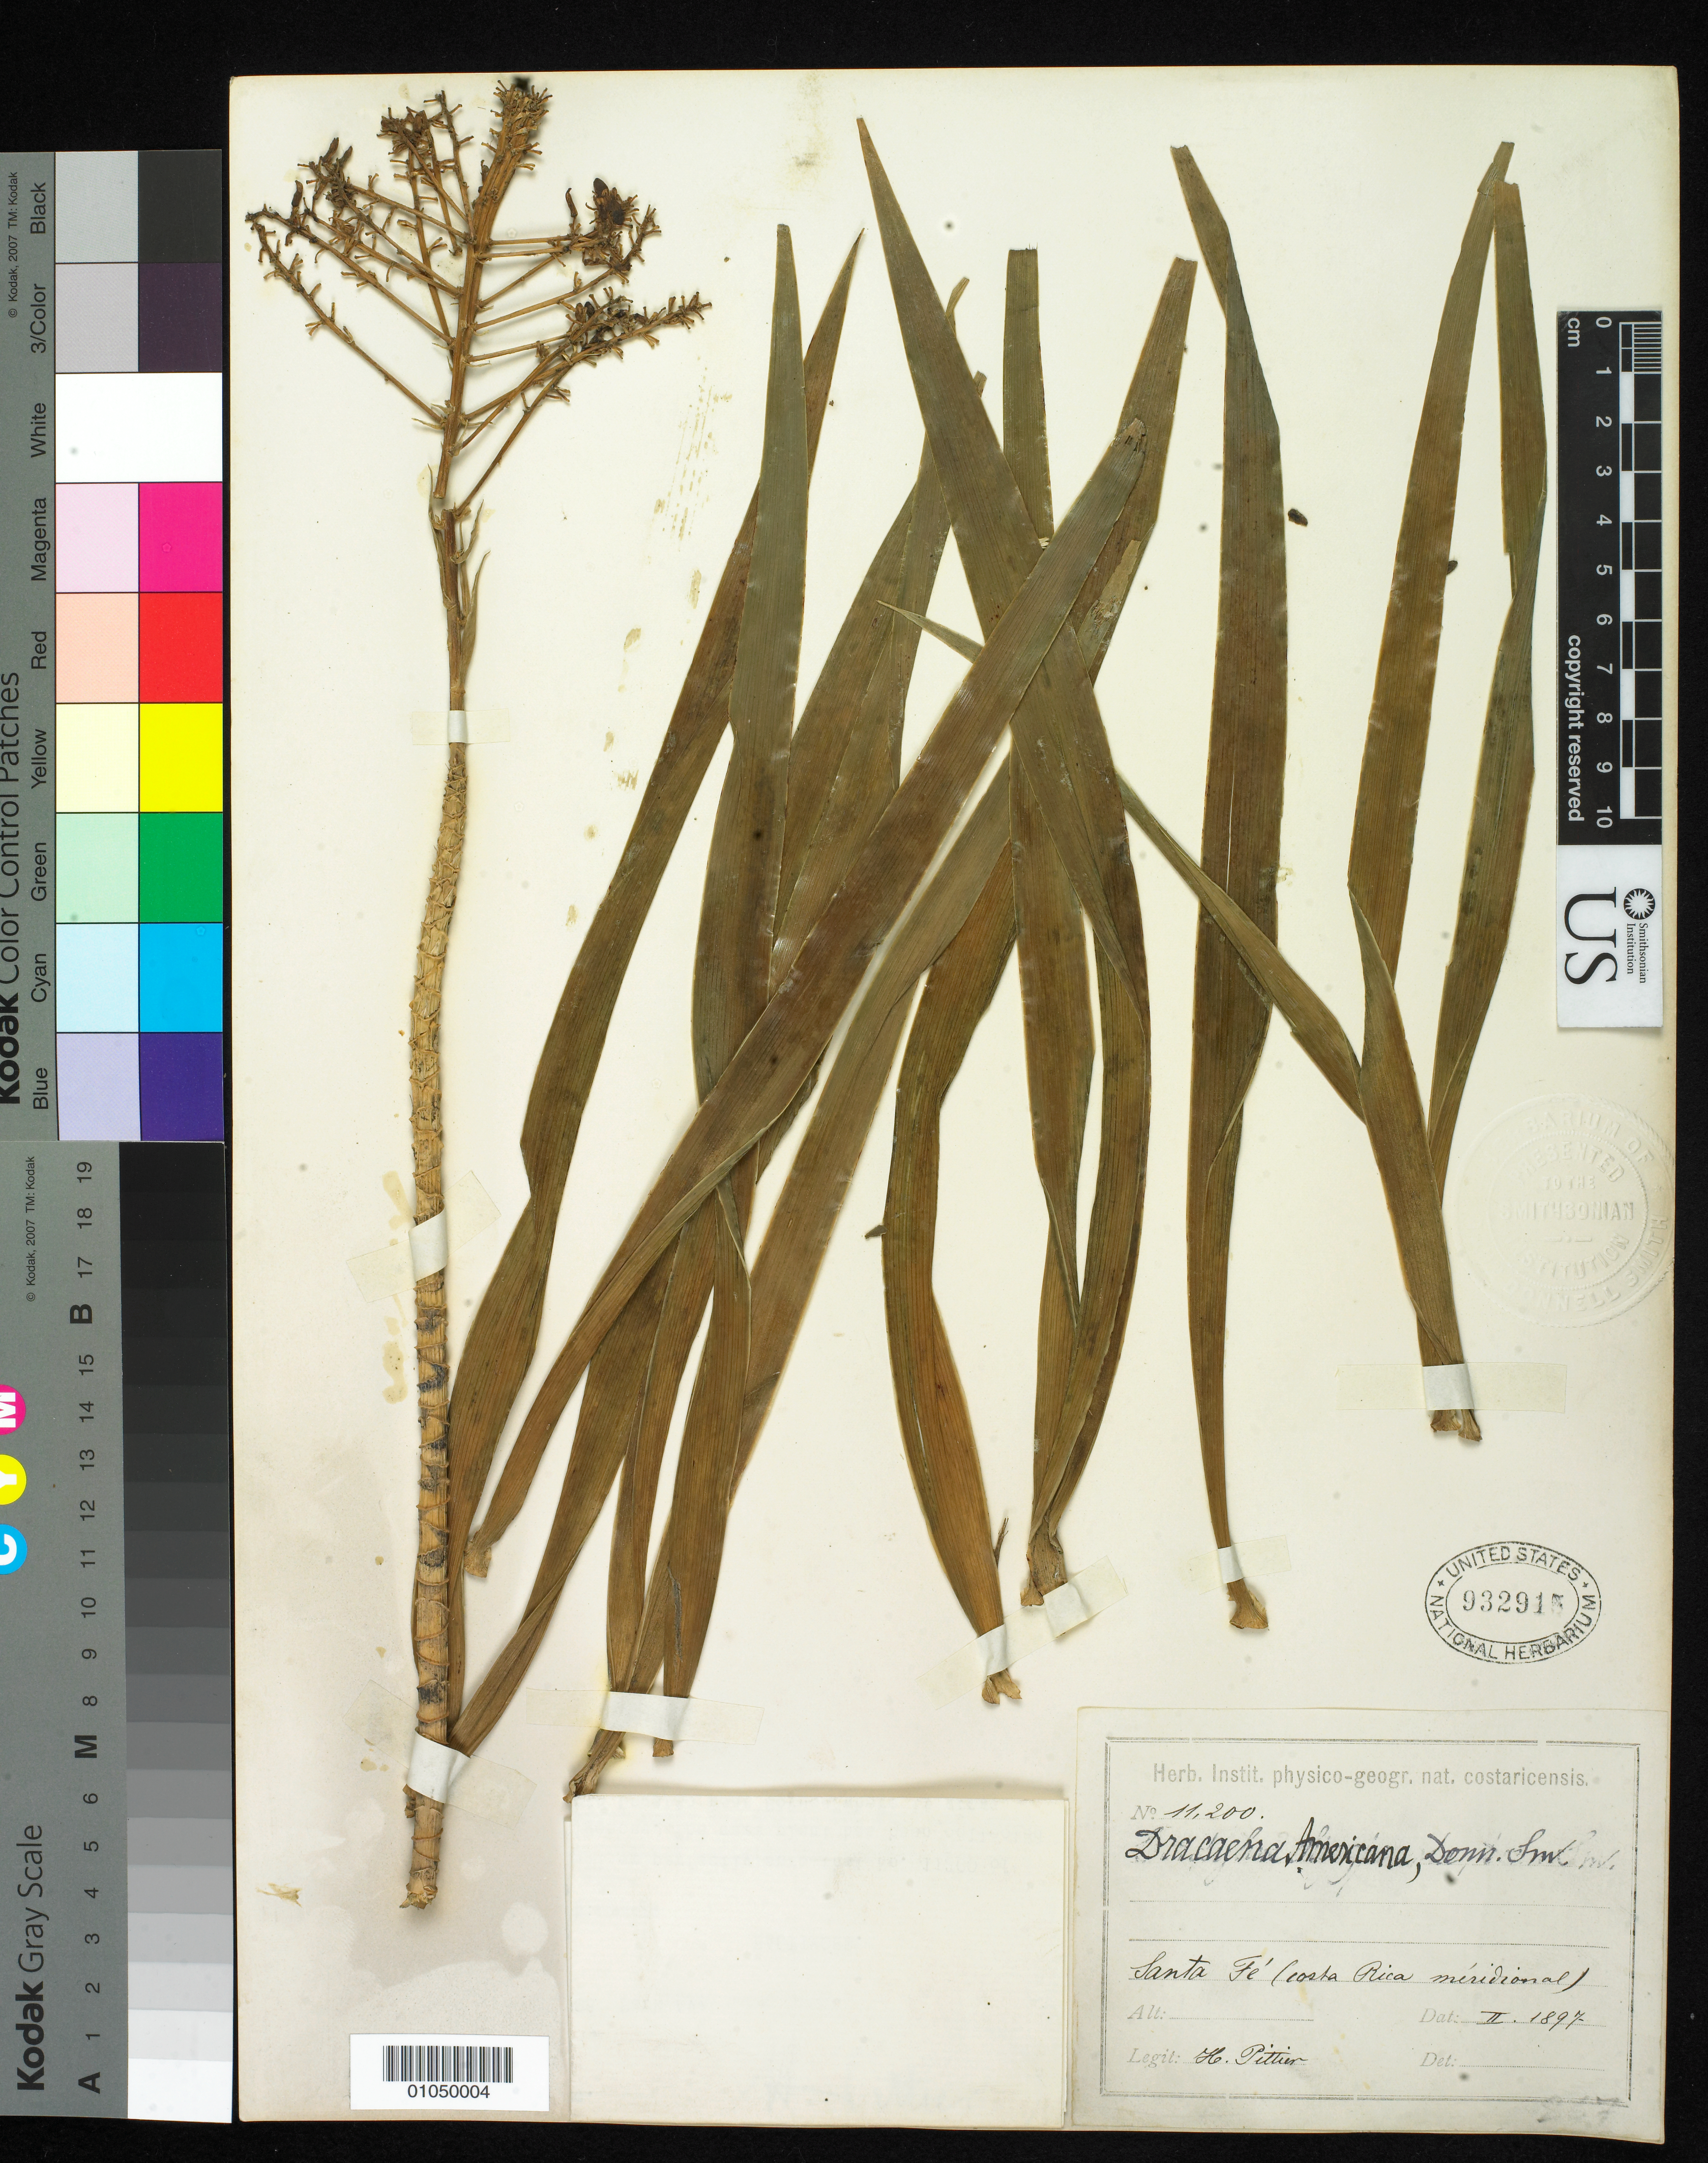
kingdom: Plantae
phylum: Tracheophyta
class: Liliopsida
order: Asparagales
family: Asparagaceae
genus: Dracaena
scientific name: Dracaena americana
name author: Donn. Sm. in Sarg.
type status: Isosyntype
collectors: H. F. Pittier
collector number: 11200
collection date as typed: Feb 1897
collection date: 1897-02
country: Costa Rica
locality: Sant Fé (Costa Rica méridional).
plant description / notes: Specimen ex John Donnell Smith herbarium.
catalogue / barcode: US 932915